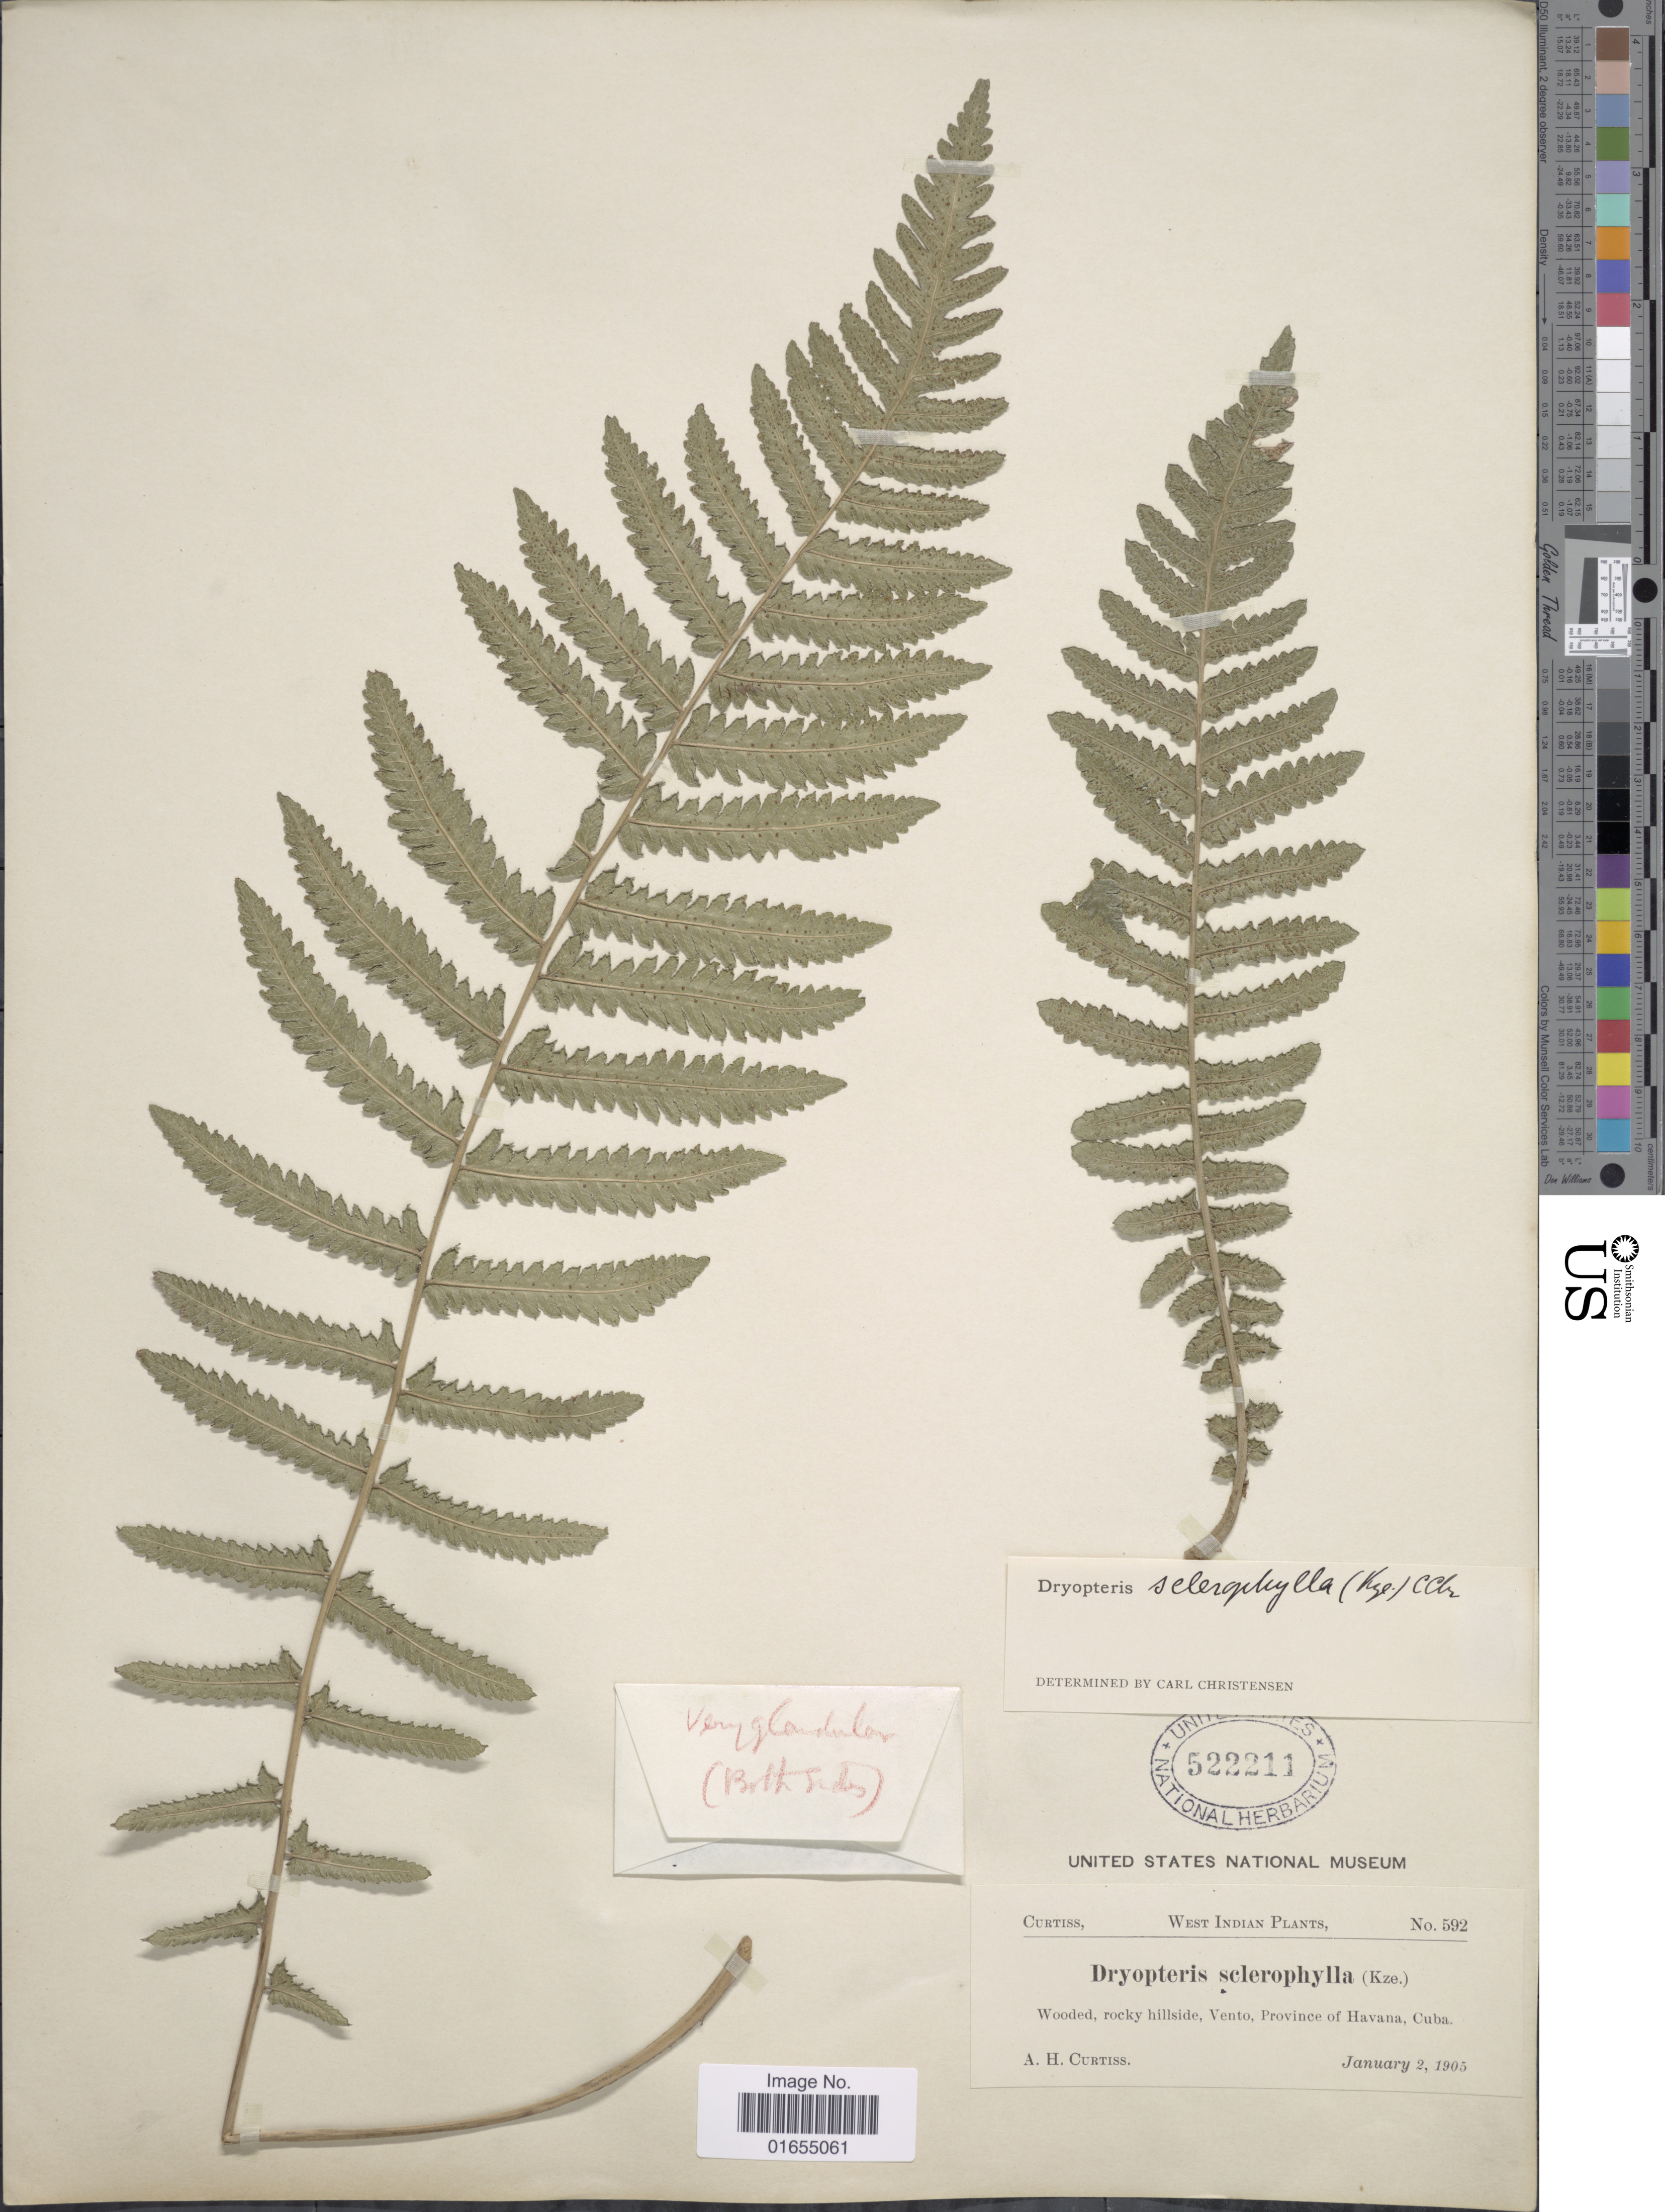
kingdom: Plantae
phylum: Tracheophyta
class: Polypodiopsida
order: Polypodiales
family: Thelypteridaceae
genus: Goniopteris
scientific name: Goniopteris sclerophylla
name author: (Poepp.) C.V. Morton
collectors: A. H. Curtiss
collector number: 592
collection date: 1905-01-02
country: Cuba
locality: Wooded, rocky hillside, Vento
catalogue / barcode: US 522211